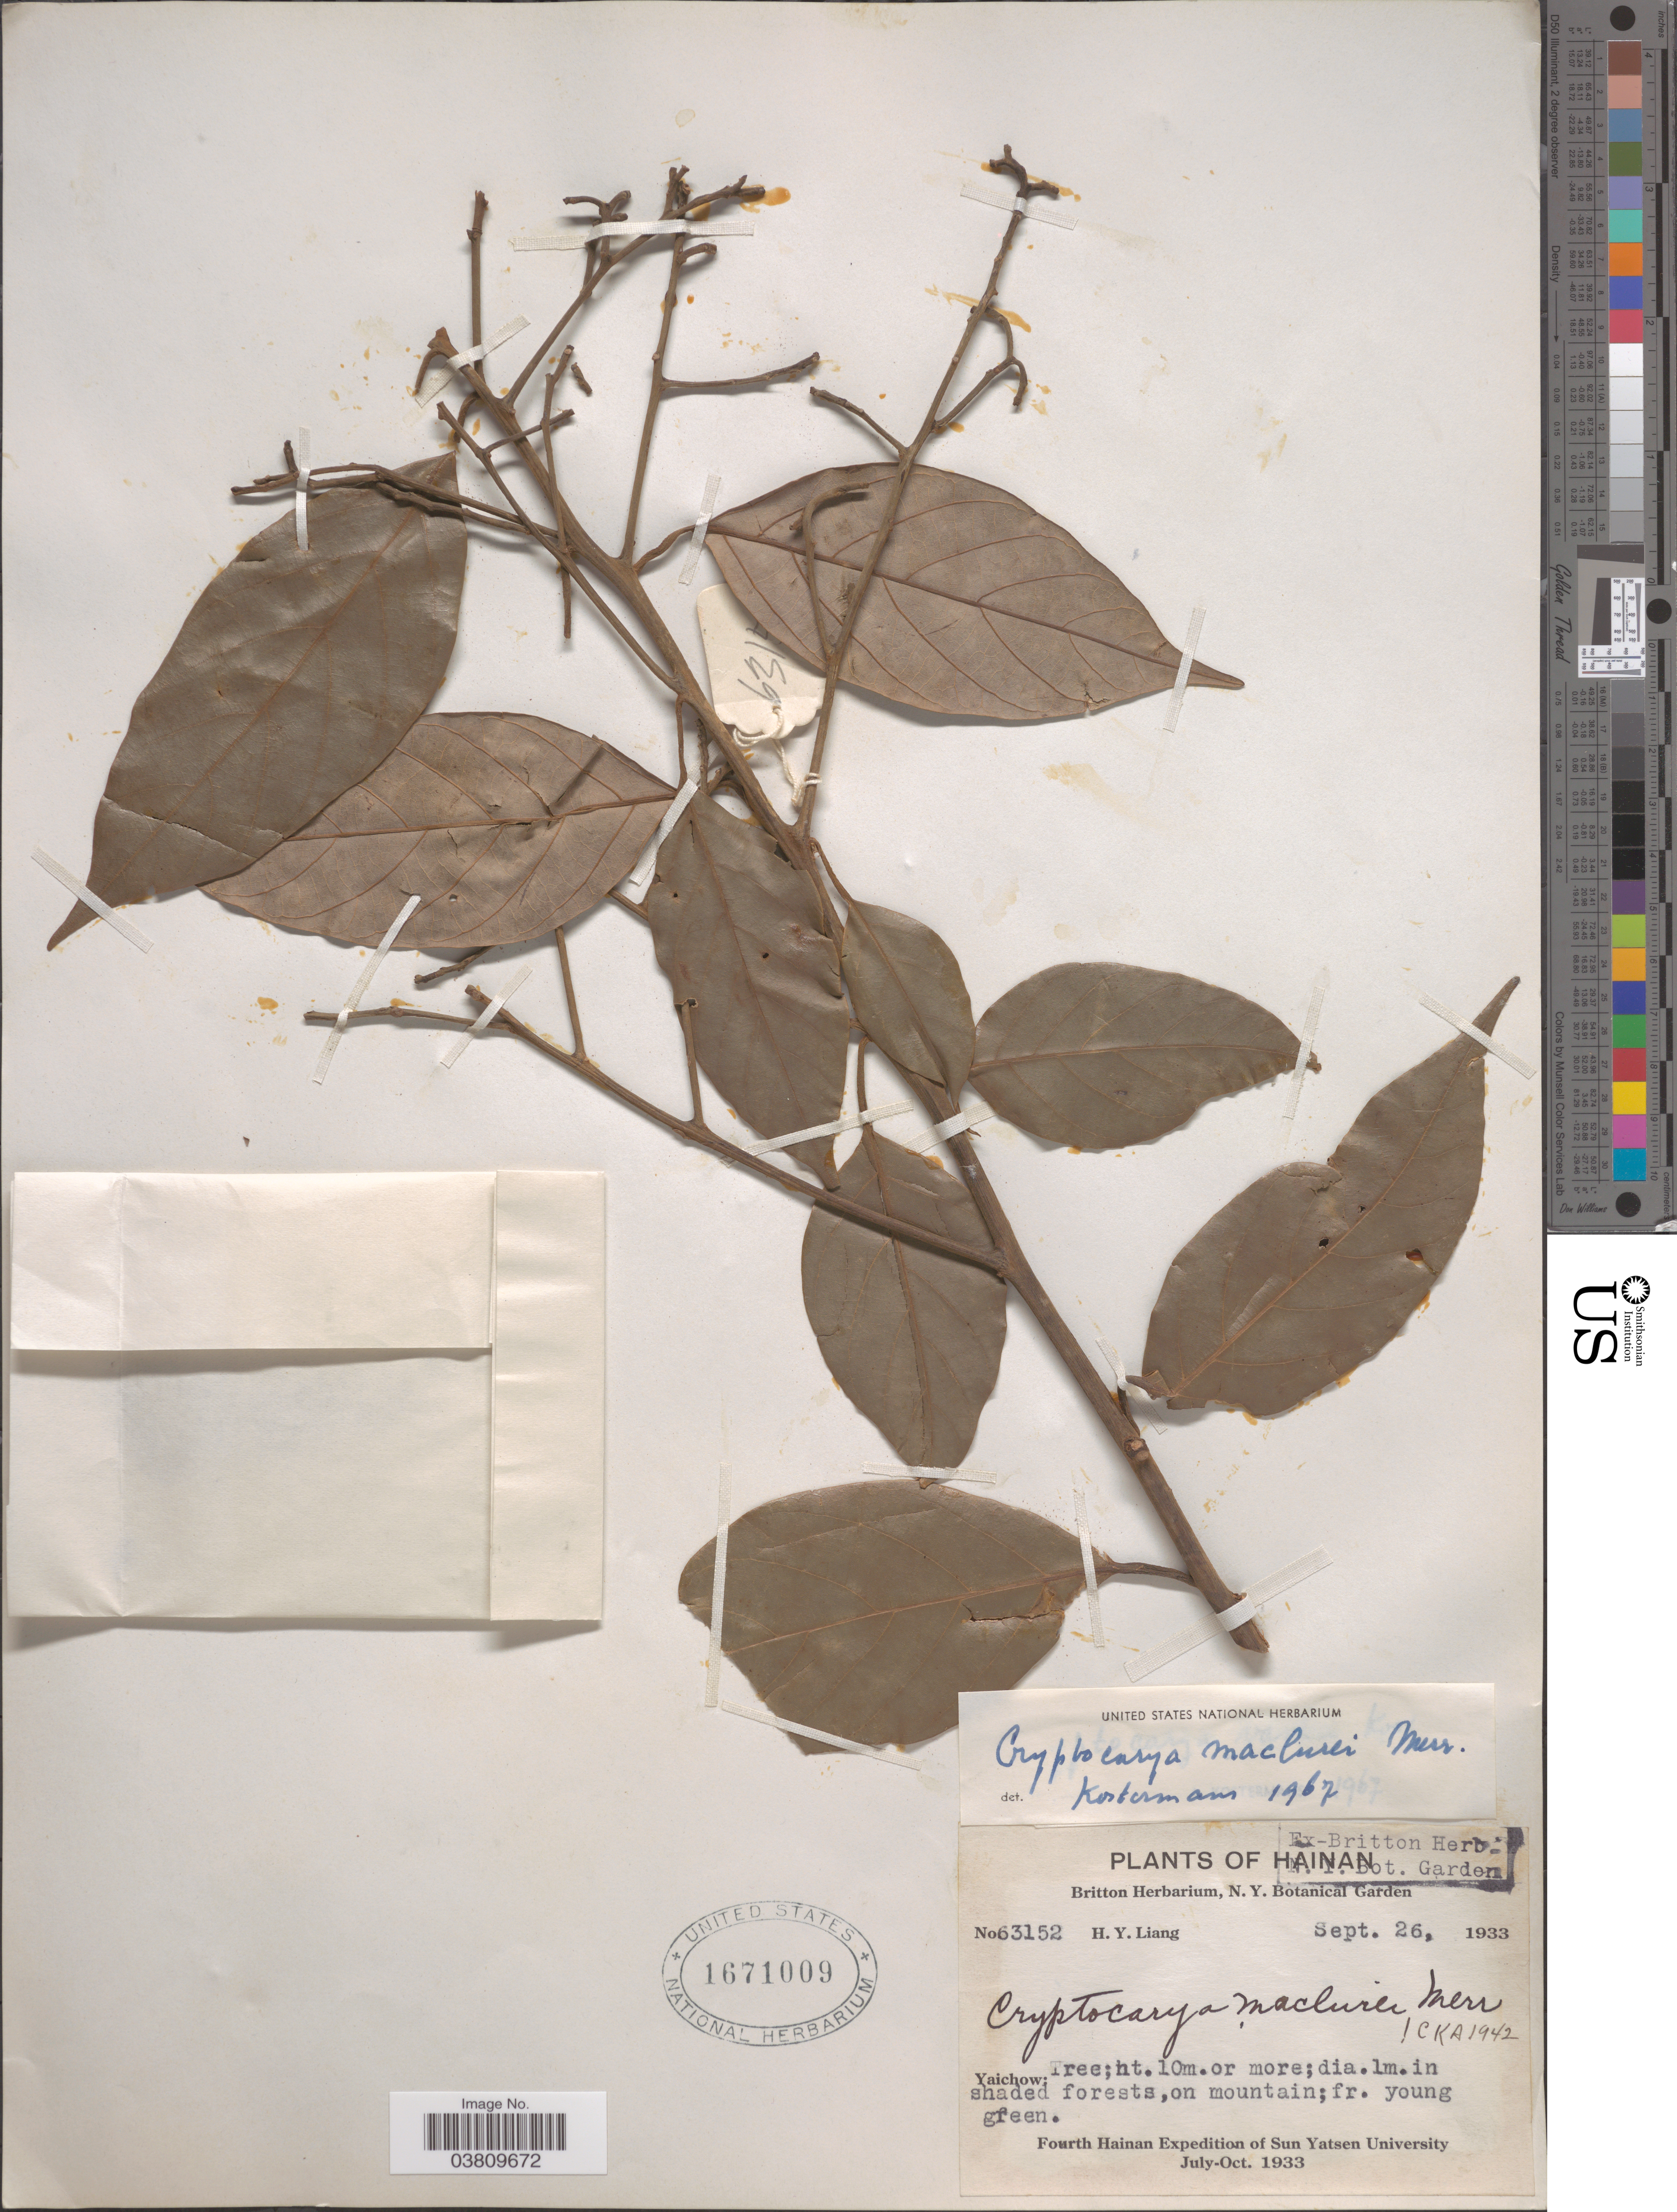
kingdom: Plantae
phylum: Tracheophyta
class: Magnoliopsida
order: Laurales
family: Lauraceae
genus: Cryptocarya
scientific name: Cryptocarya maclurei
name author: Merr.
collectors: H. Y. Liang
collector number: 63152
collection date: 1933-09-26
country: China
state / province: Hainan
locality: Yaichow: On mountain.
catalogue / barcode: US 1671009